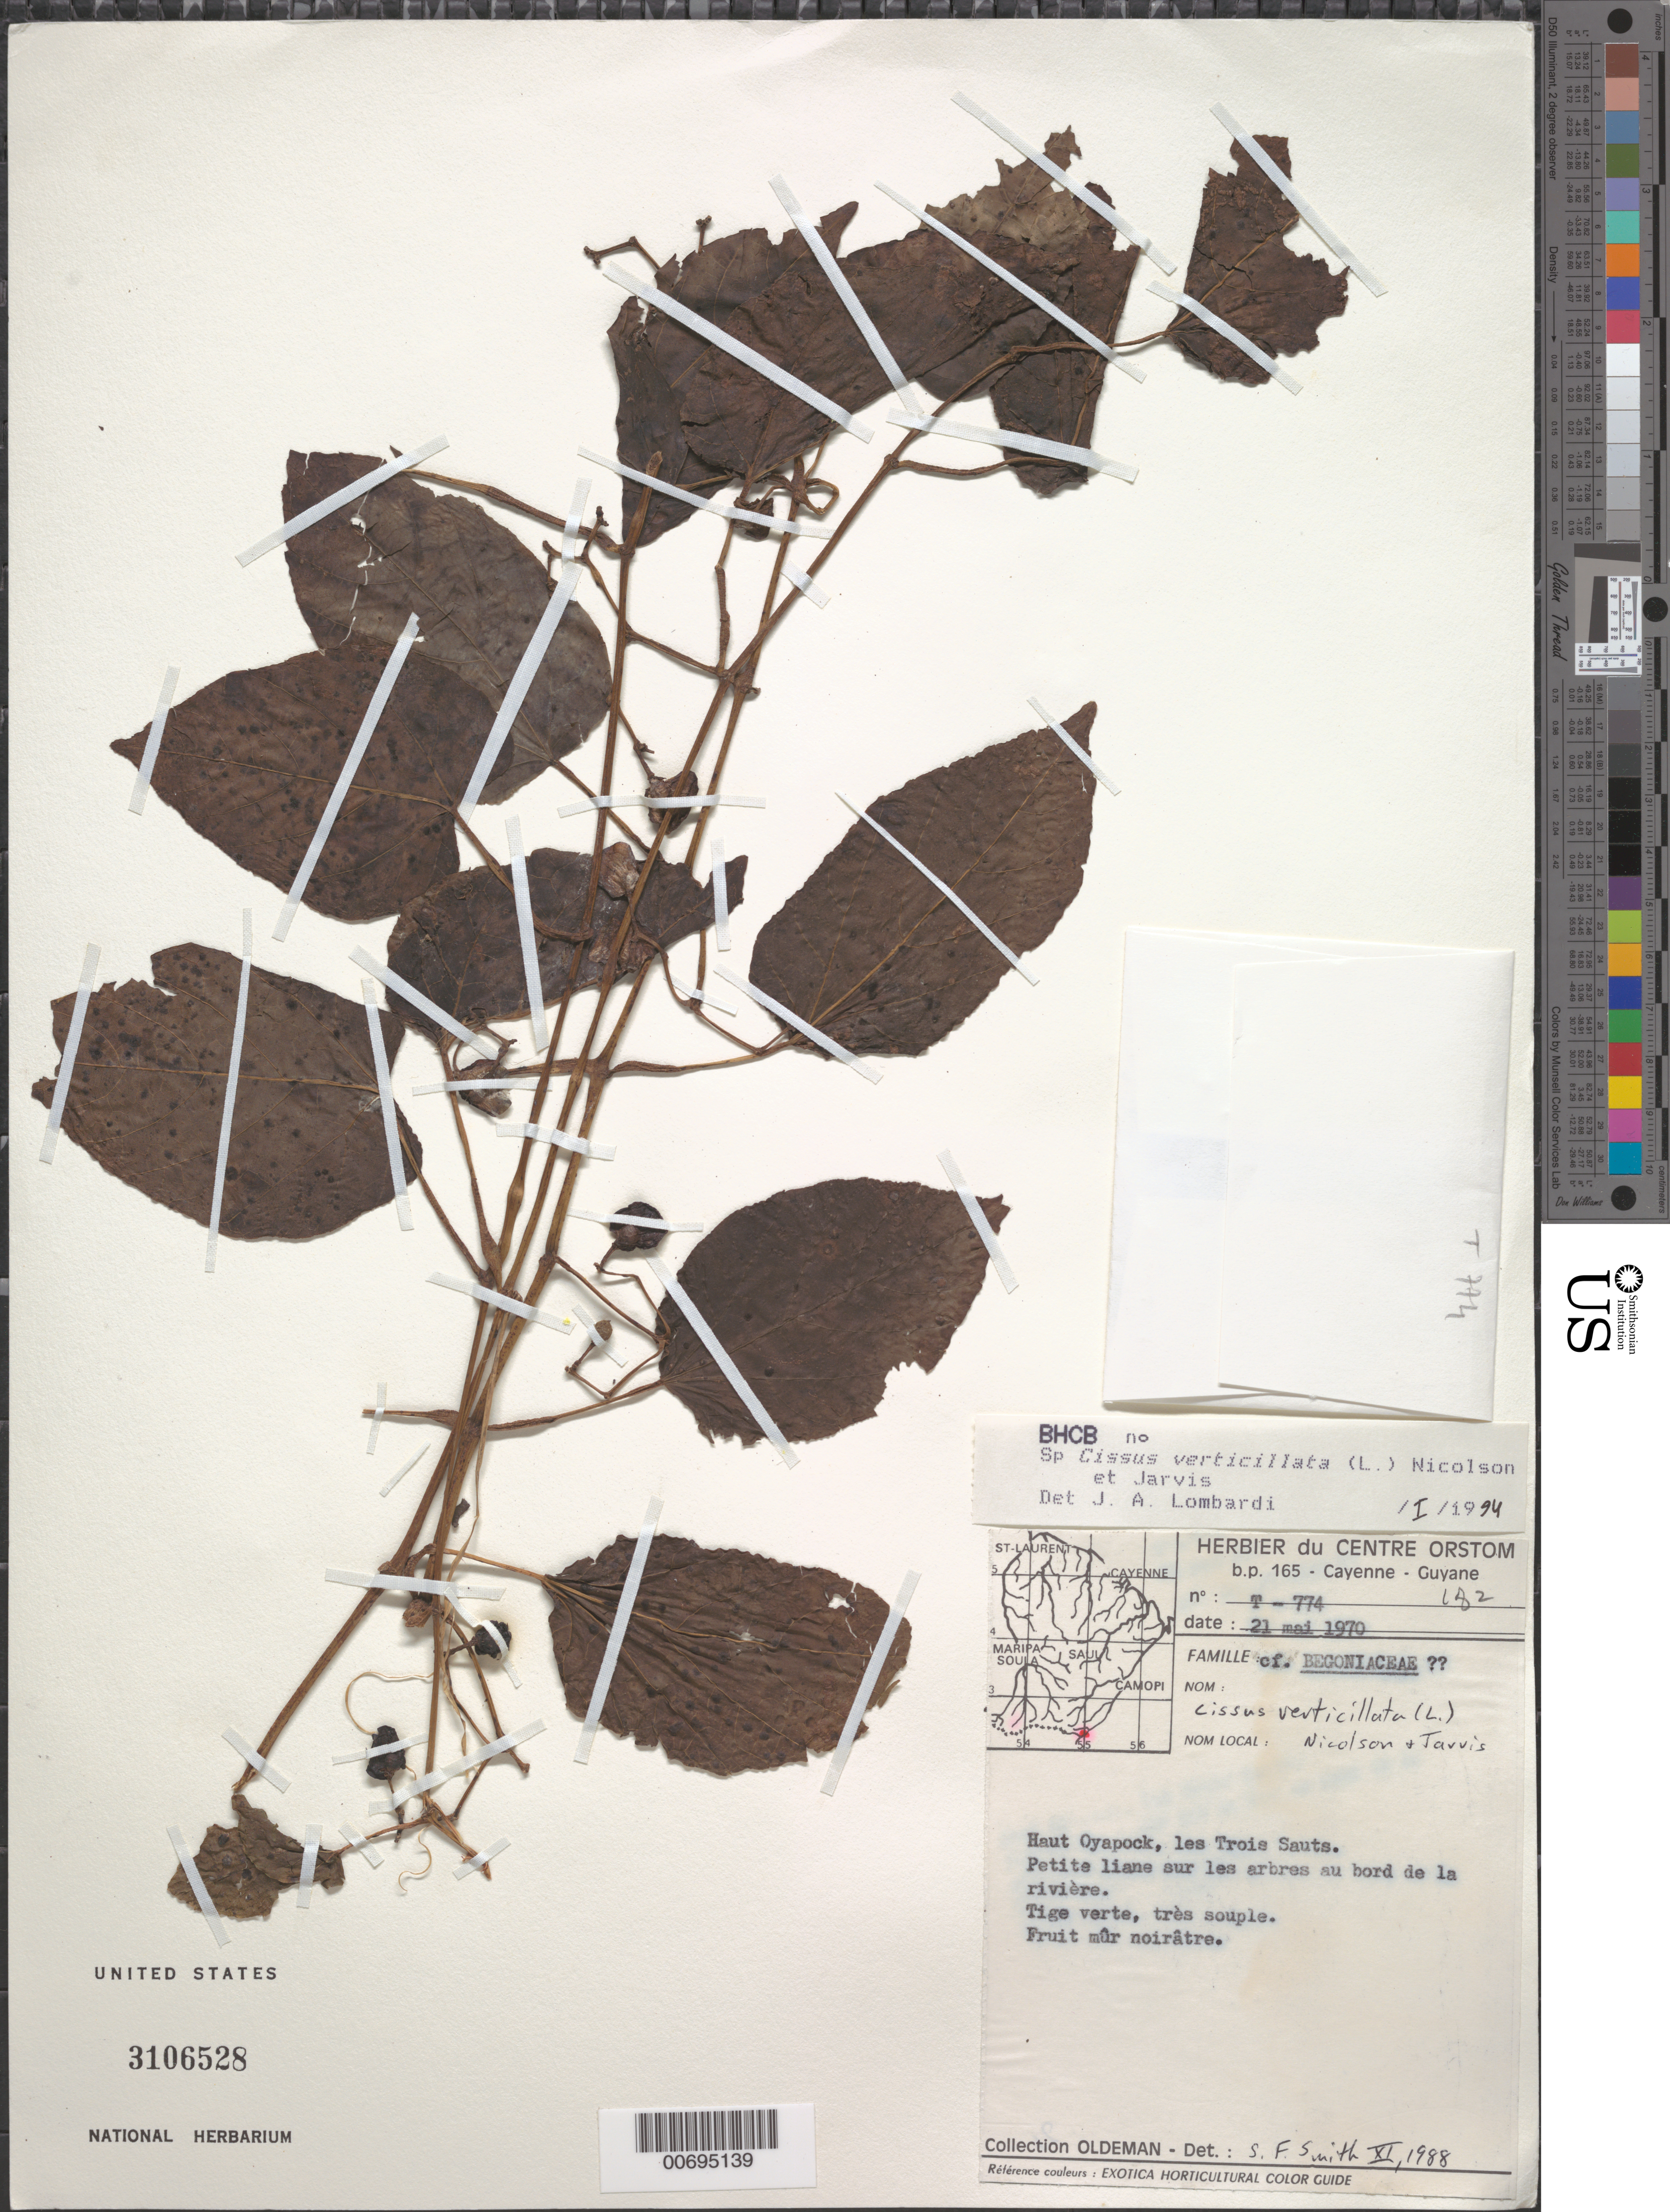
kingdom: Plantae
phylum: Tracheophyta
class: Magnoliopsida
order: Vitales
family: Vitaceae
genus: Cissus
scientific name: Cissus verticillata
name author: (L.) Nicolson & C.E. Jarvis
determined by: Lombardi, Julio A.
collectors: R. Oldeman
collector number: T 774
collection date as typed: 21-May-70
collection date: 1970-05-21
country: French Guiana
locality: Trois Sauts, Haut Oyapock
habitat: Along river; growing on trees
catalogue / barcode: US 3106528